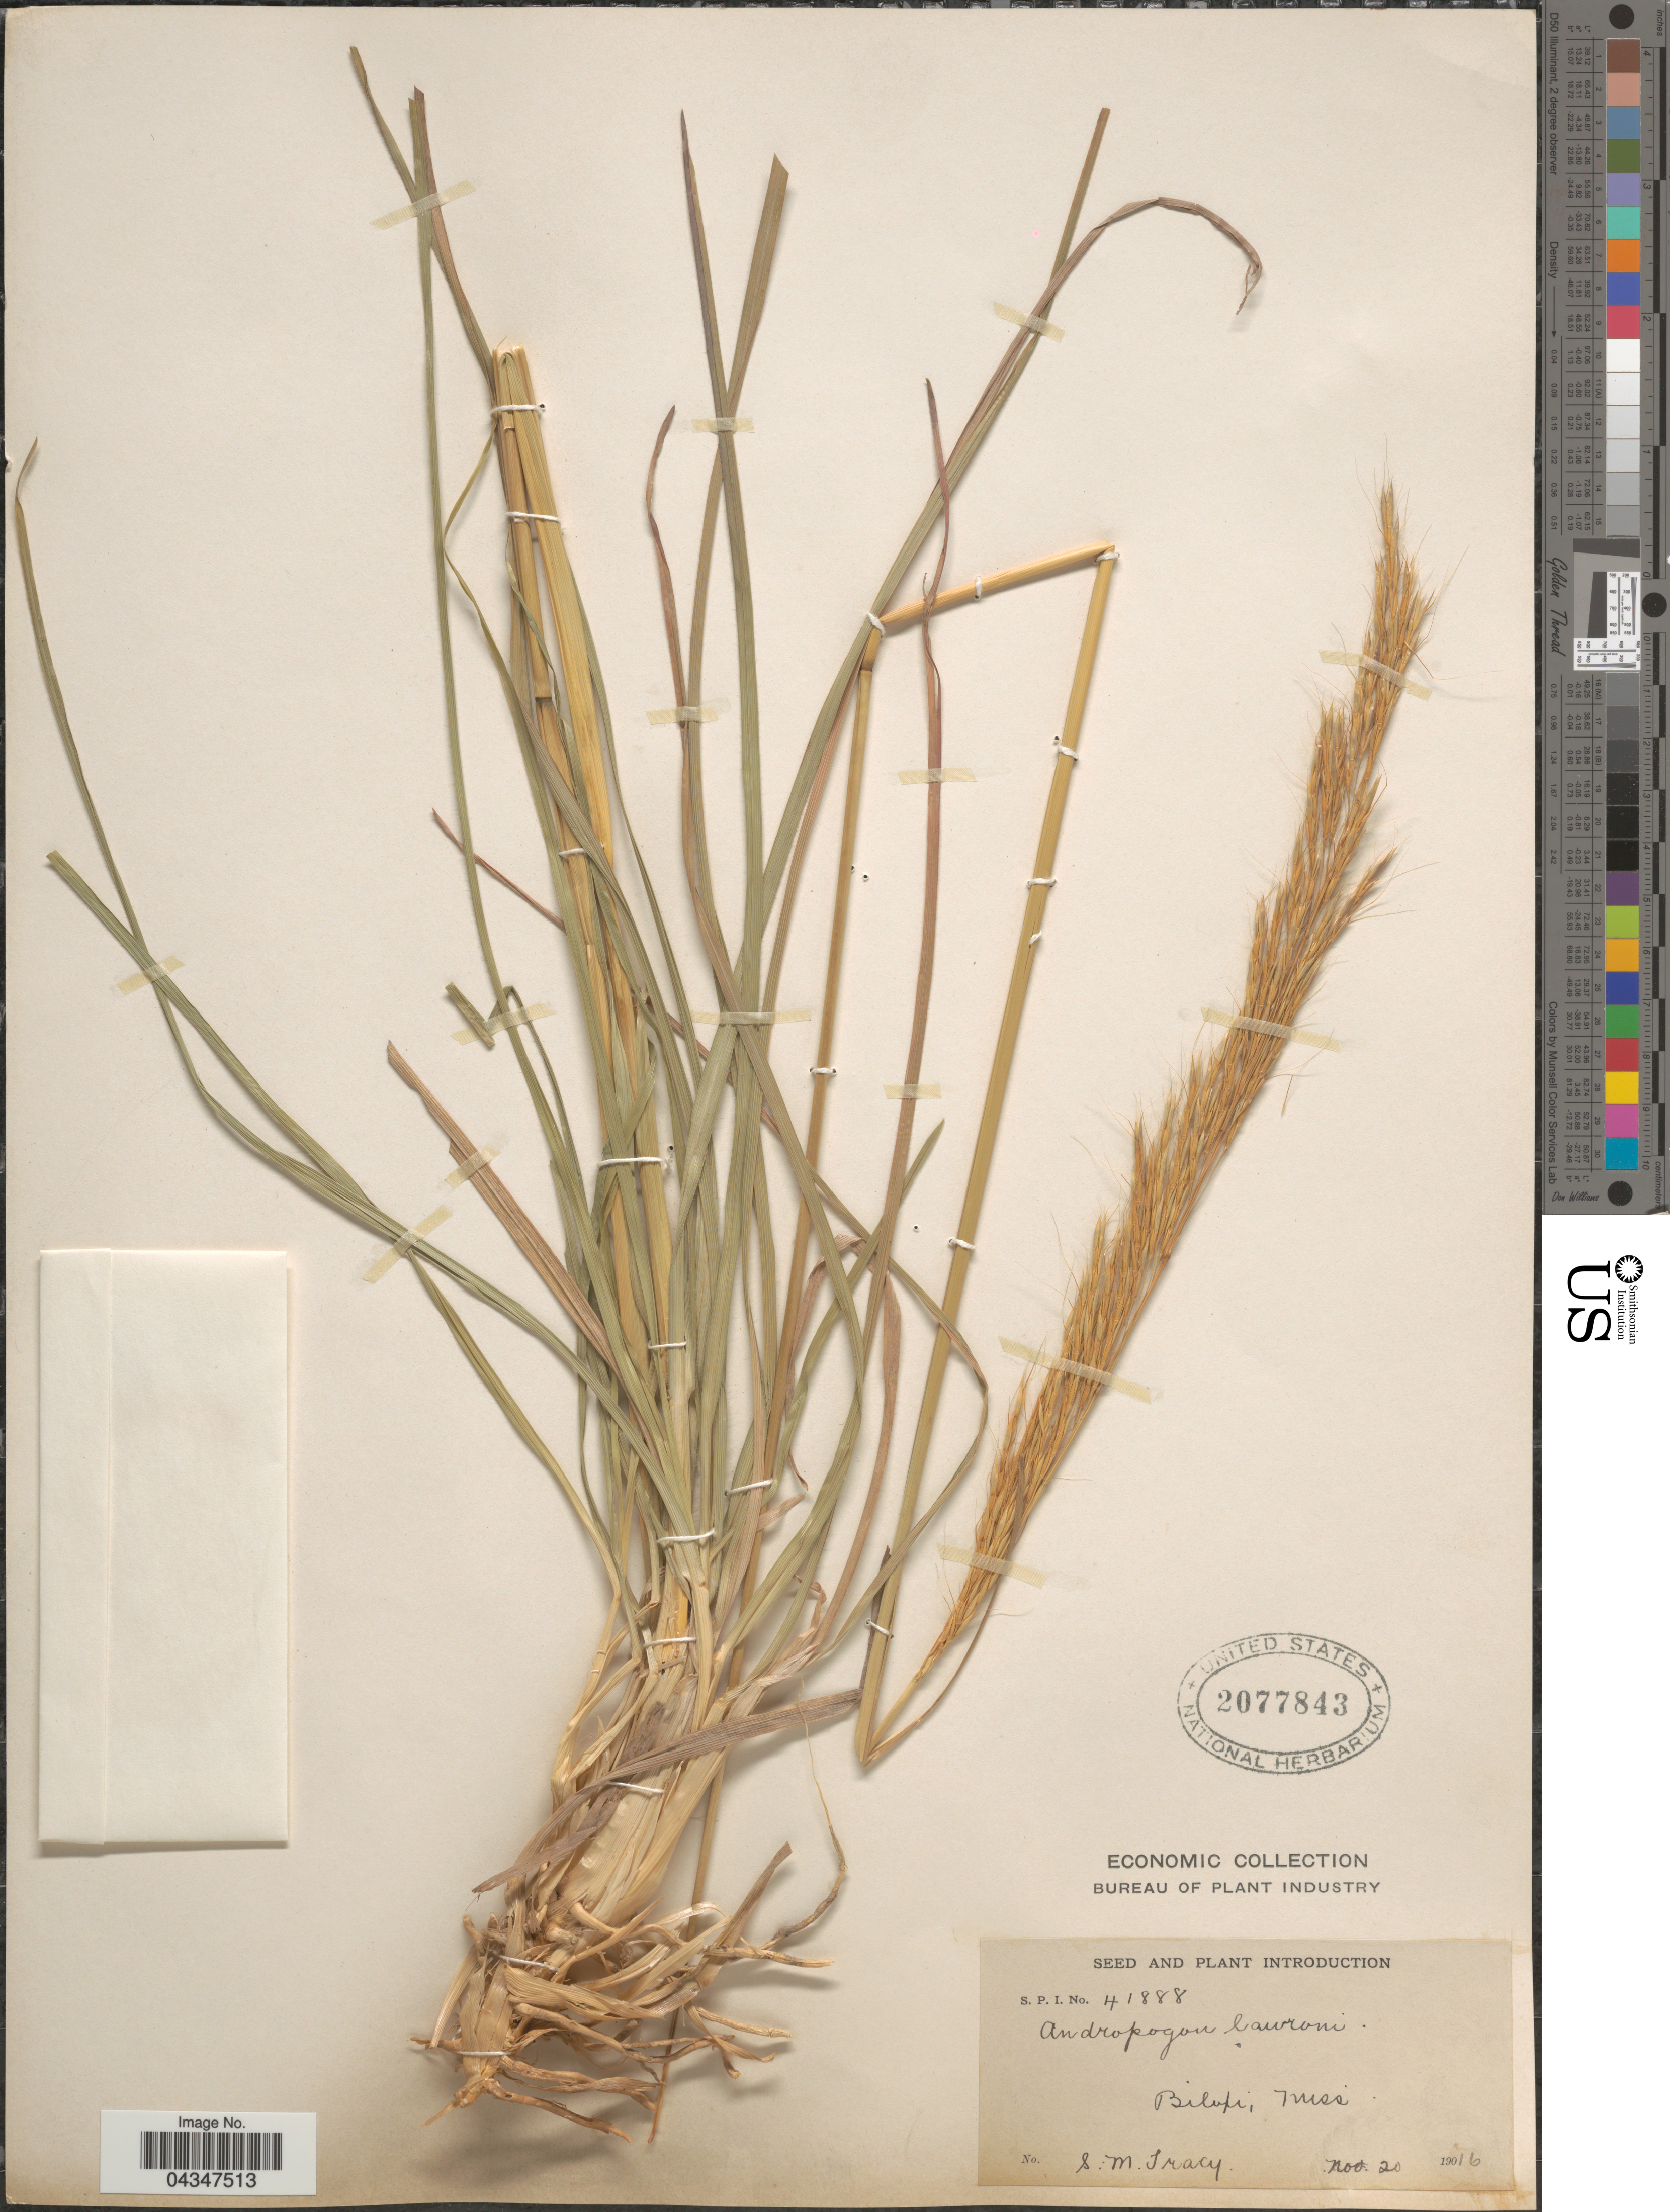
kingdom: Plantae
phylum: Tracheophyta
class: Liliopsida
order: Poales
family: Poaceae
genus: Andropogon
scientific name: Andropogon sp.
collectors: S. M. Tracy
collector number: S.P.I.41888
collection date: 1916-11-20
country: United States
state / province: Mississippi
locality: Biloxi.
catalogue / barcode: US 2077843